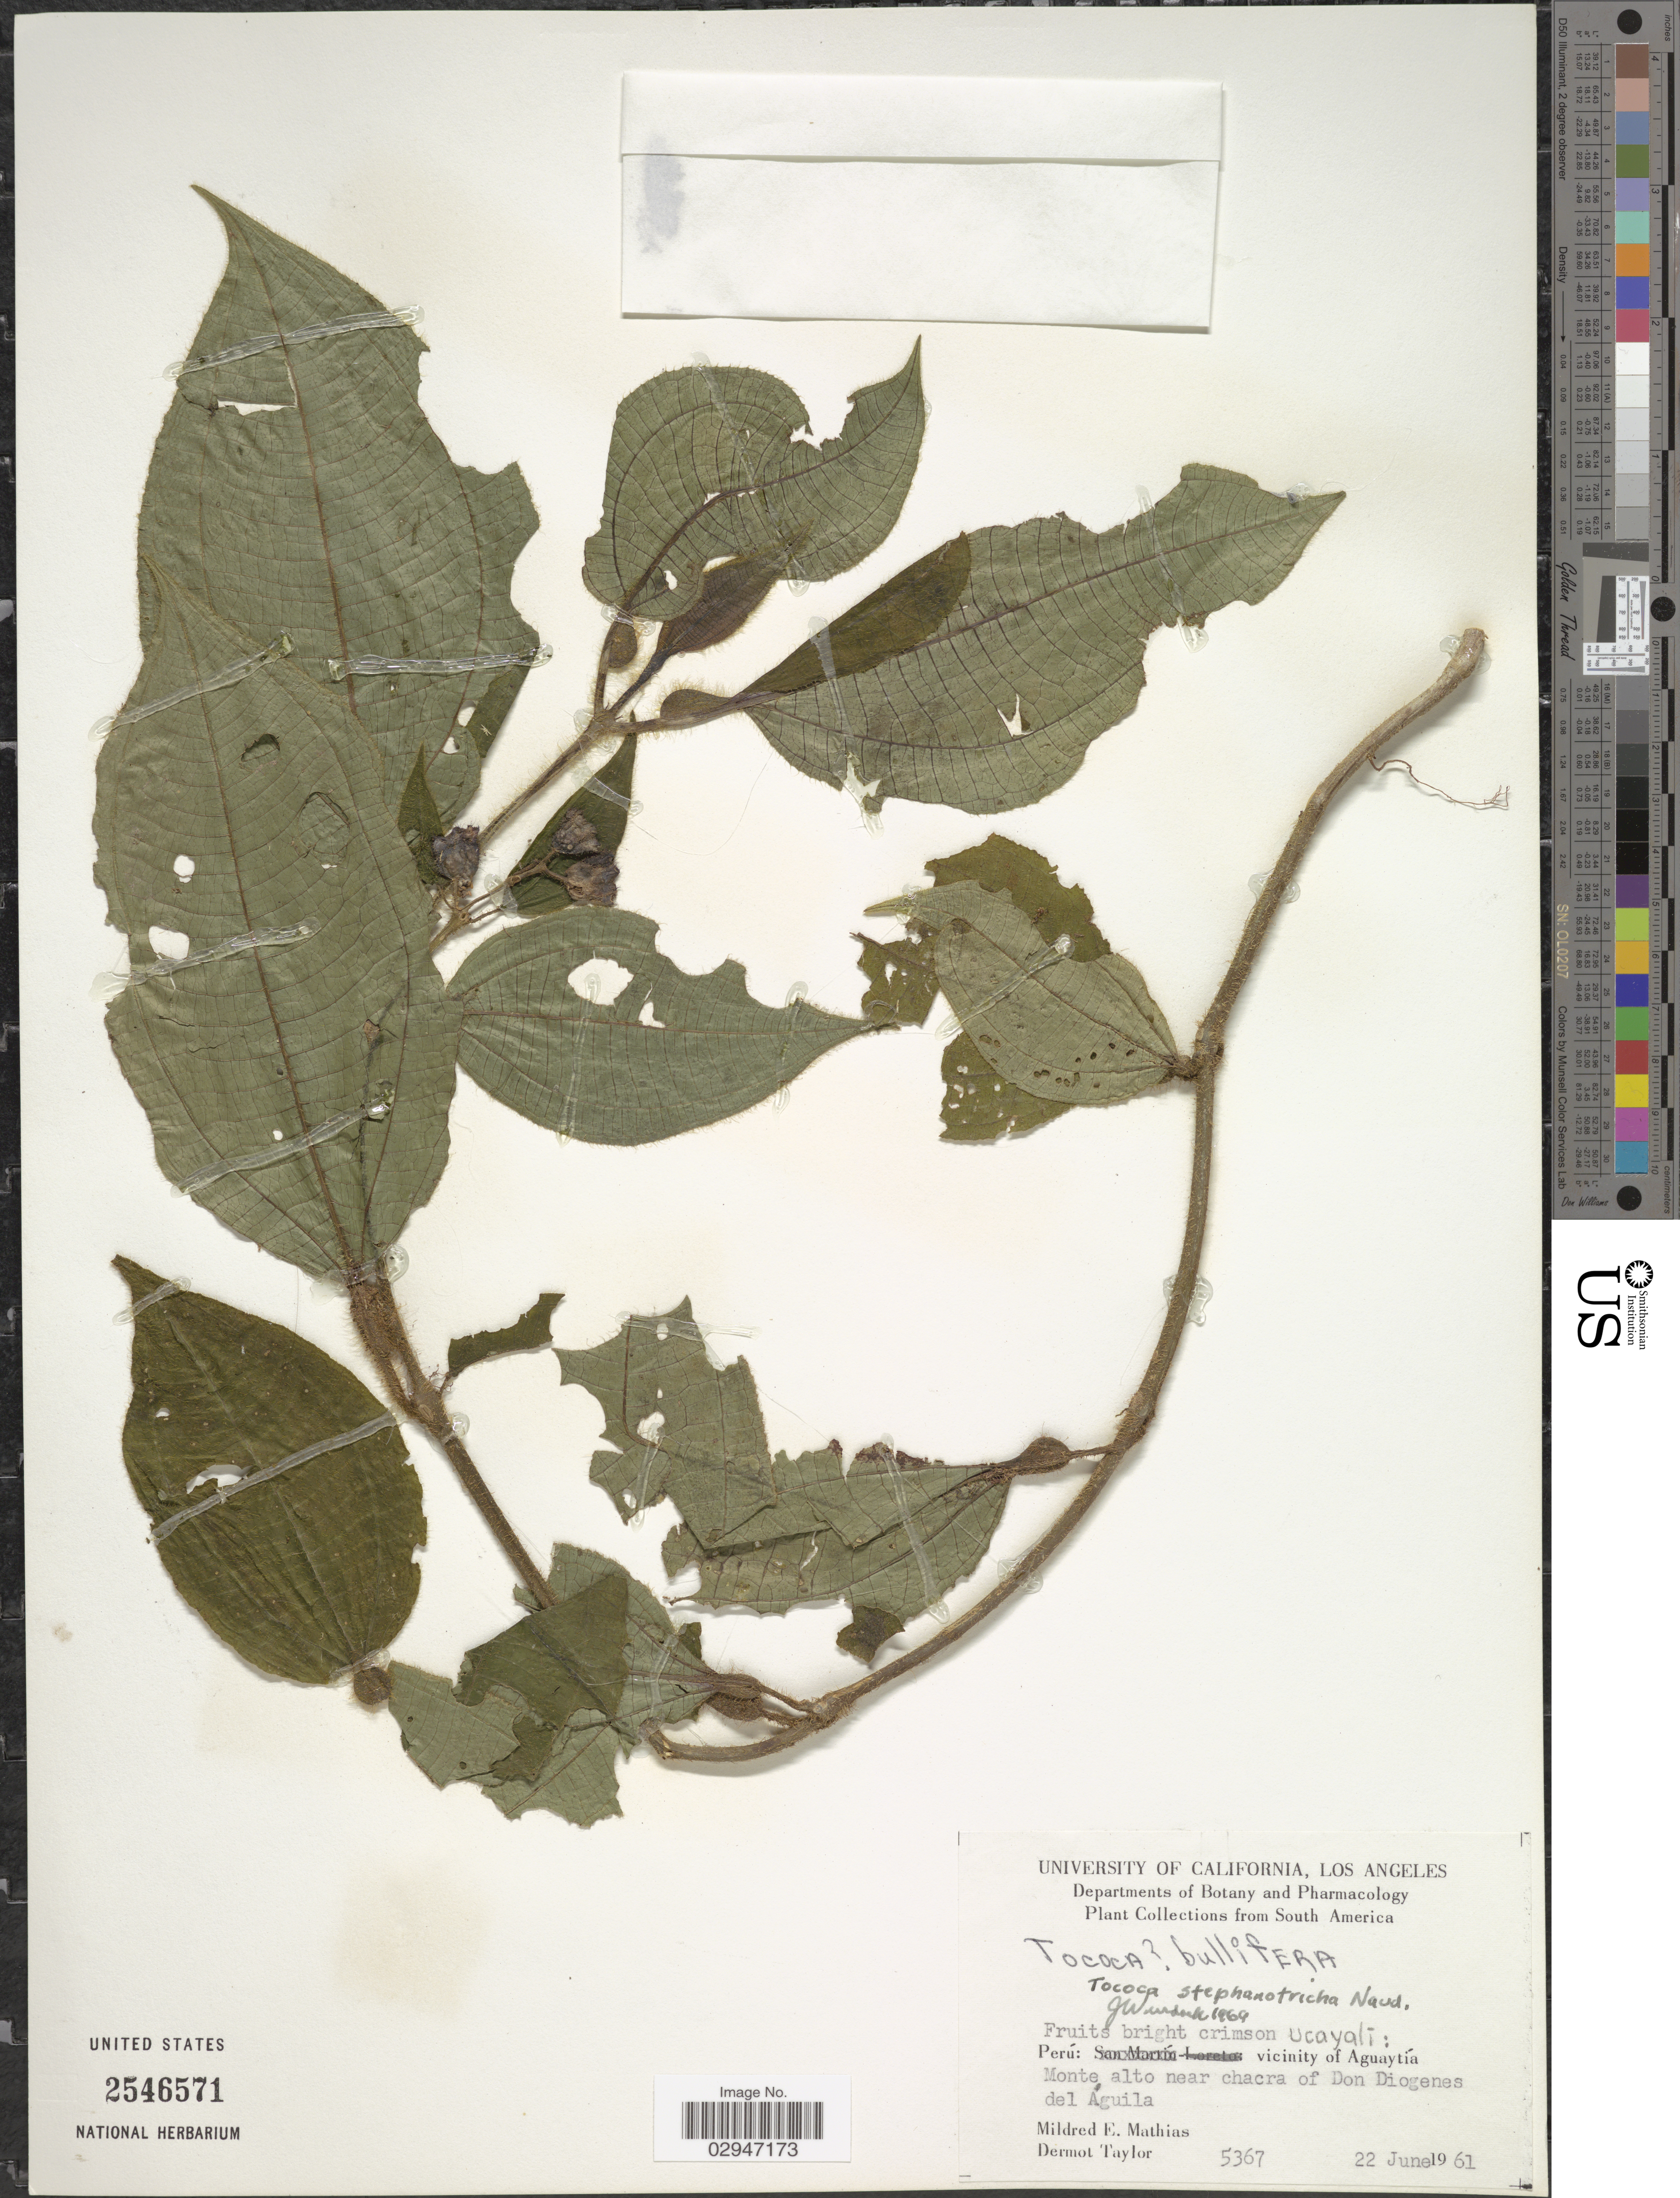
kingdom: Plantae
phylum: Tracheophyta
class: Magnoliopsida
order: Myrtales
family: Melastomataceae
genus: Tococa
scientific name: Tococa stephanotricha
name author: Naudin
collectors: M. E. Mathias & D. Taylor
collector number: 5367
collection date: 1961-06-22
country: Peru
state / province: Ucayali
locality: Vicinity of Aguaytía. Monte alto near chacra of Don Diogenes del Águila.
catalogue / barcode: US 2546571